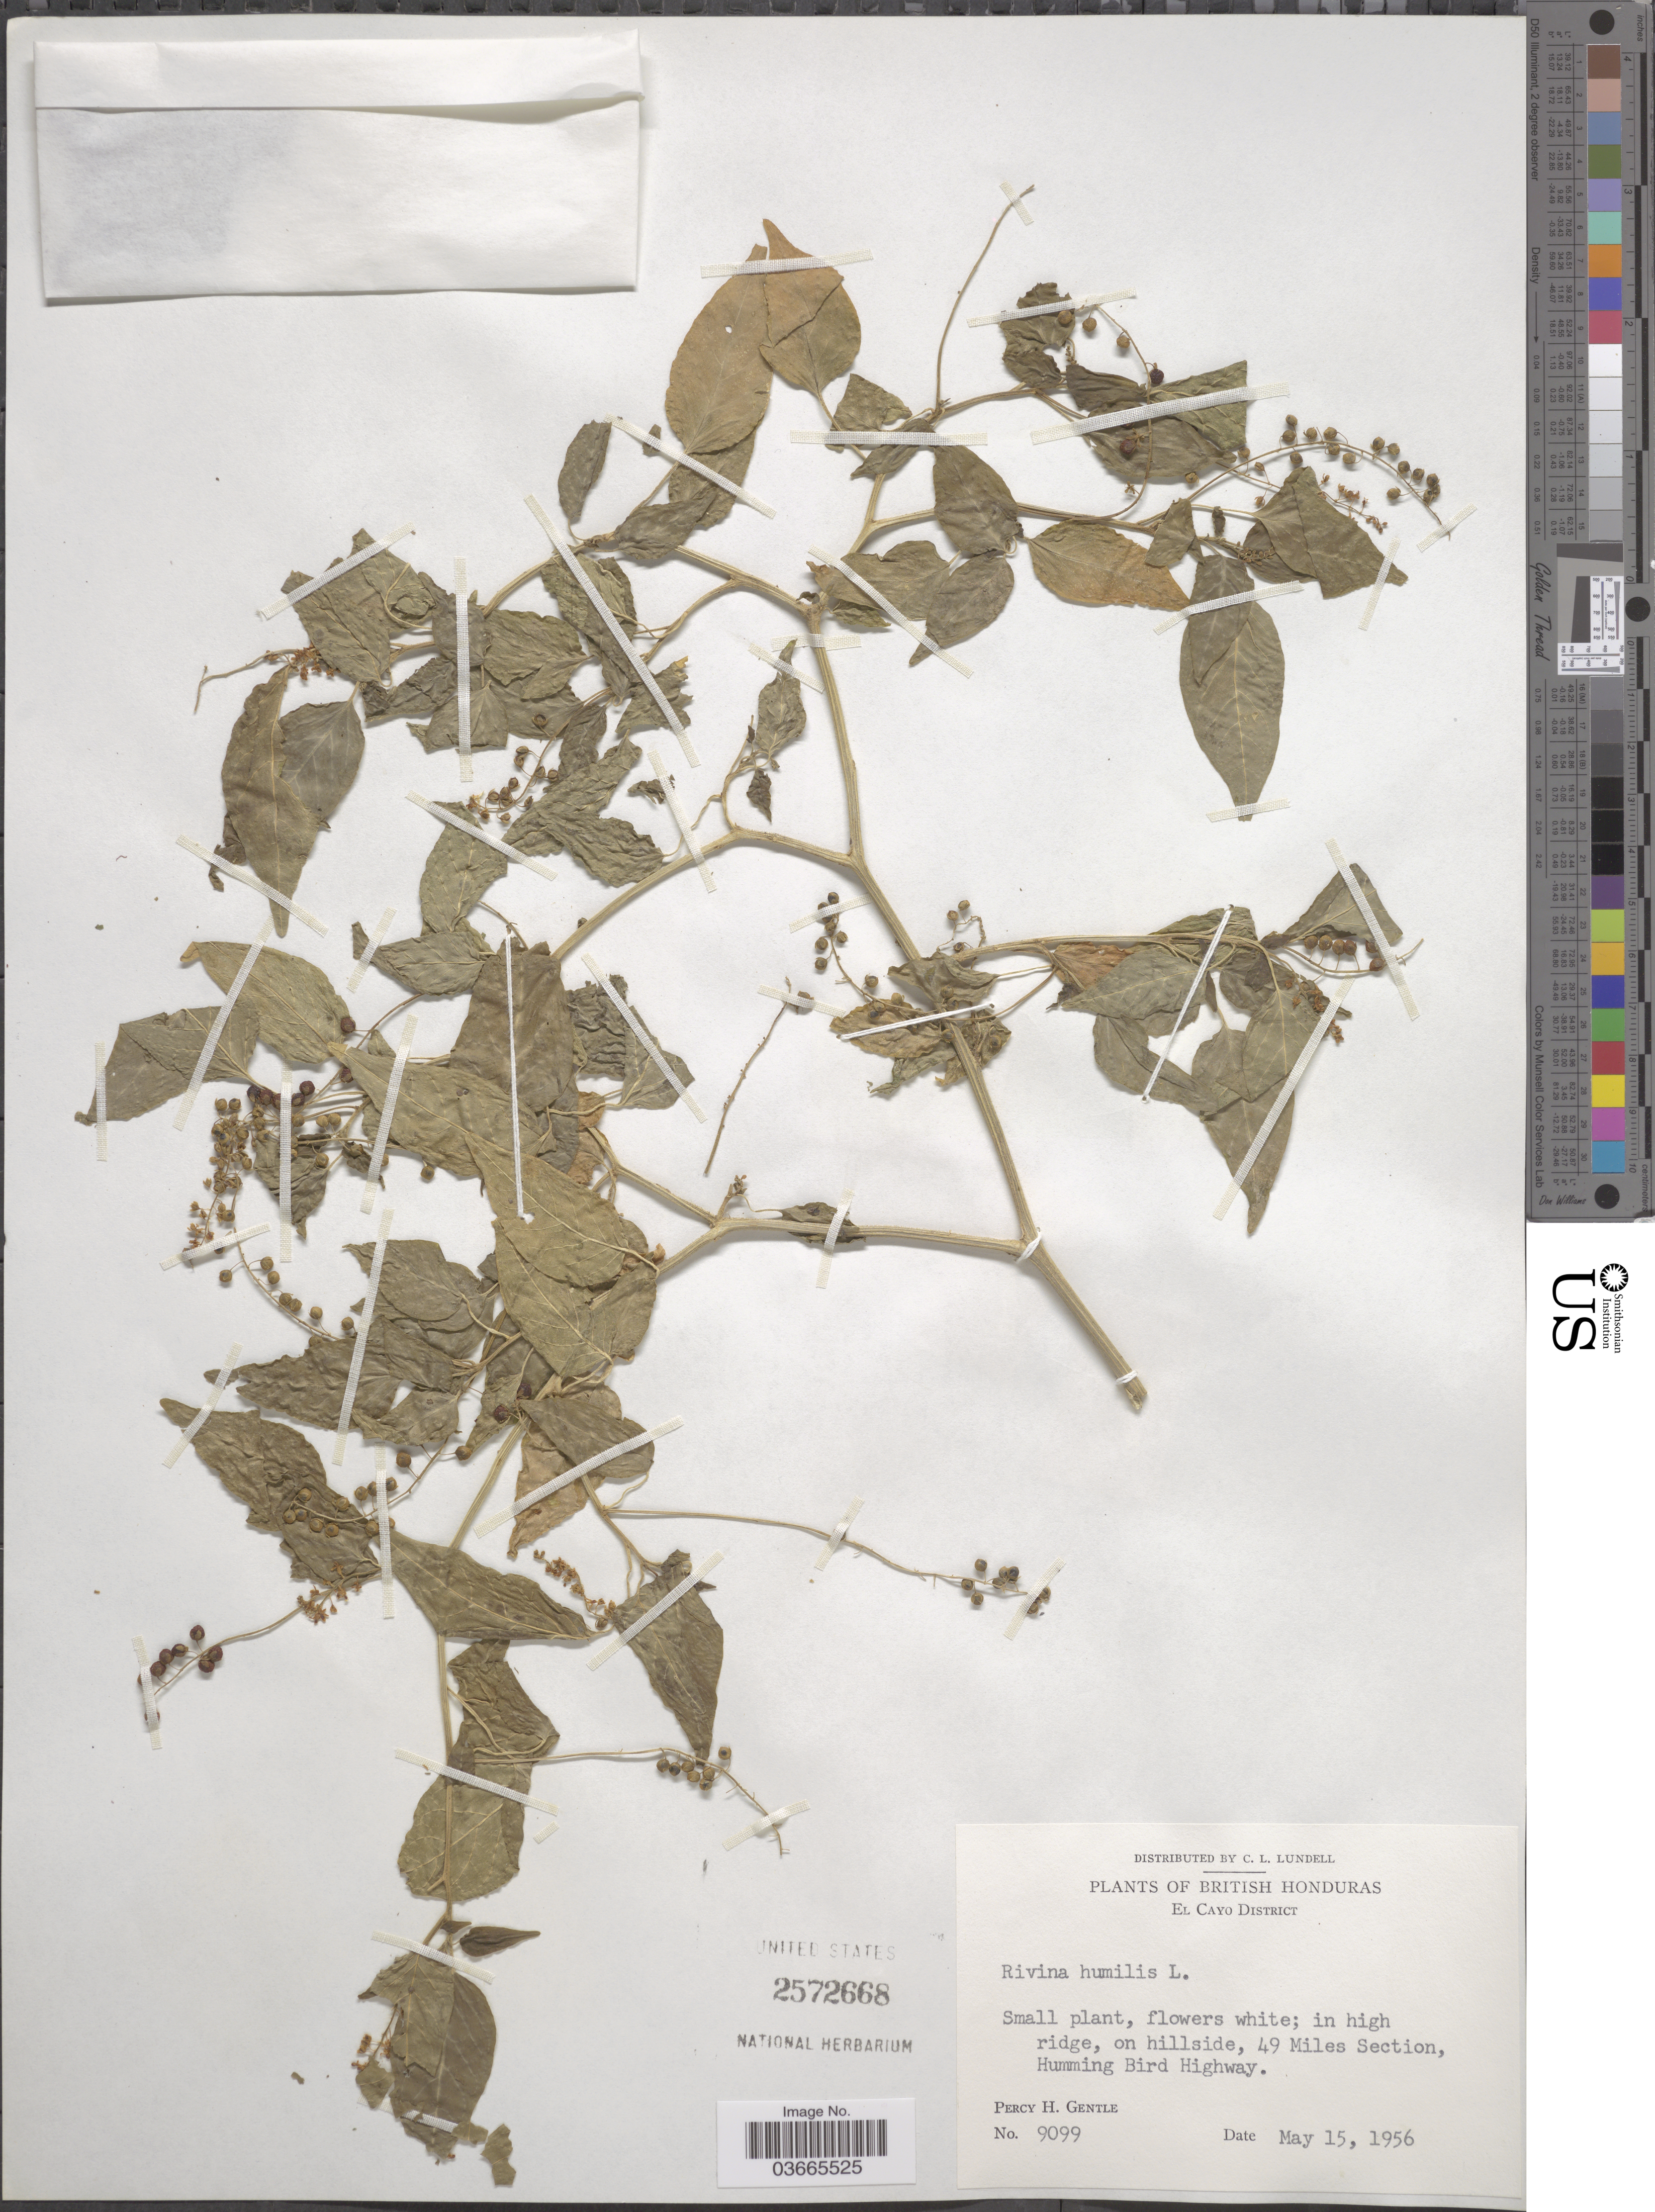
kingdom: Plantae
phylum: Tracheophyta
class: Magnoliopsida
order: Caryophyllales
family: Phytolaccaceae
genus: Rivina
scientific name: Rivina humilis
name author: L.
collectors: P. H. Gentle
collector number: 9099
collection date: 1956-05-15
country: Belize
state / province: Cayo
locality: British Honduras. El Cayo District. 49 Miles Section, Humming Bird Highway.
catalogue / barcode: US 2572668